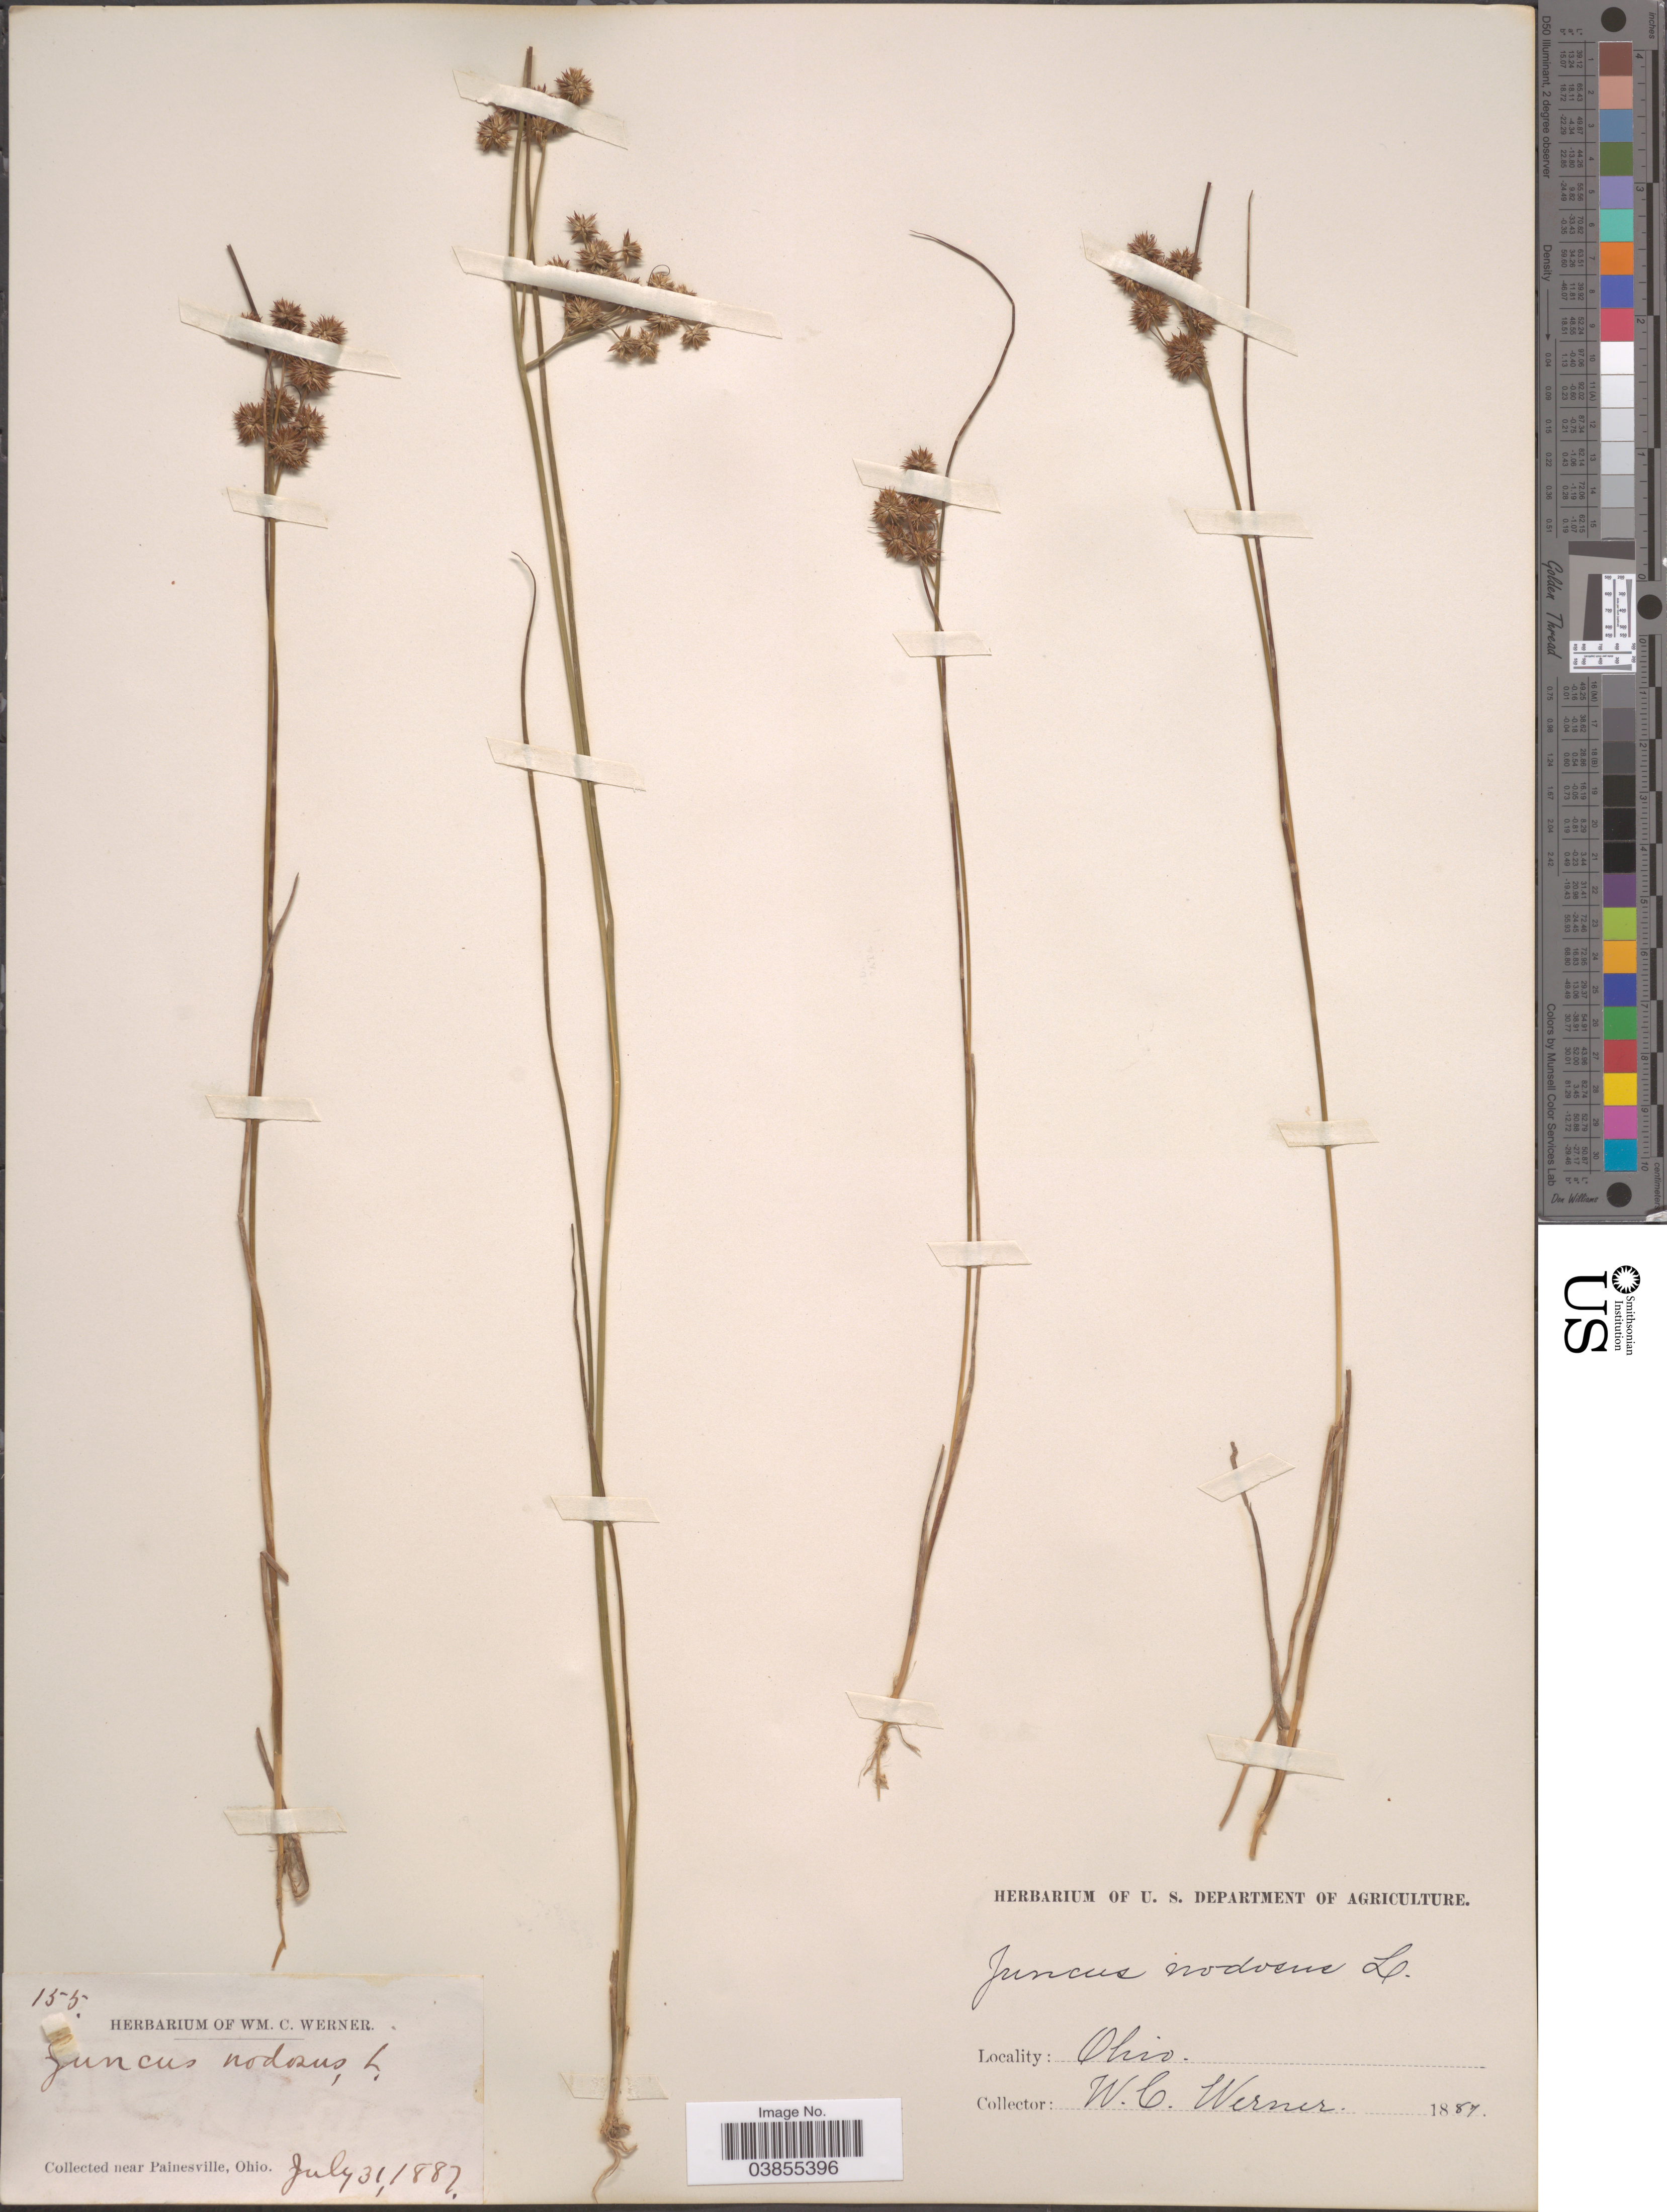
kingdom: Plantae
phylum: Tracheophyta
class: Liliopsida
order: Poales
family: Juncaceae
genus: Juncus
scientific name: Juncus nodosus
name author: L.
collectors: W. Werner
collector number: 155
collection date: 1887-07-31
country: United States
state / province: Ohio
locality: Near Painesville.